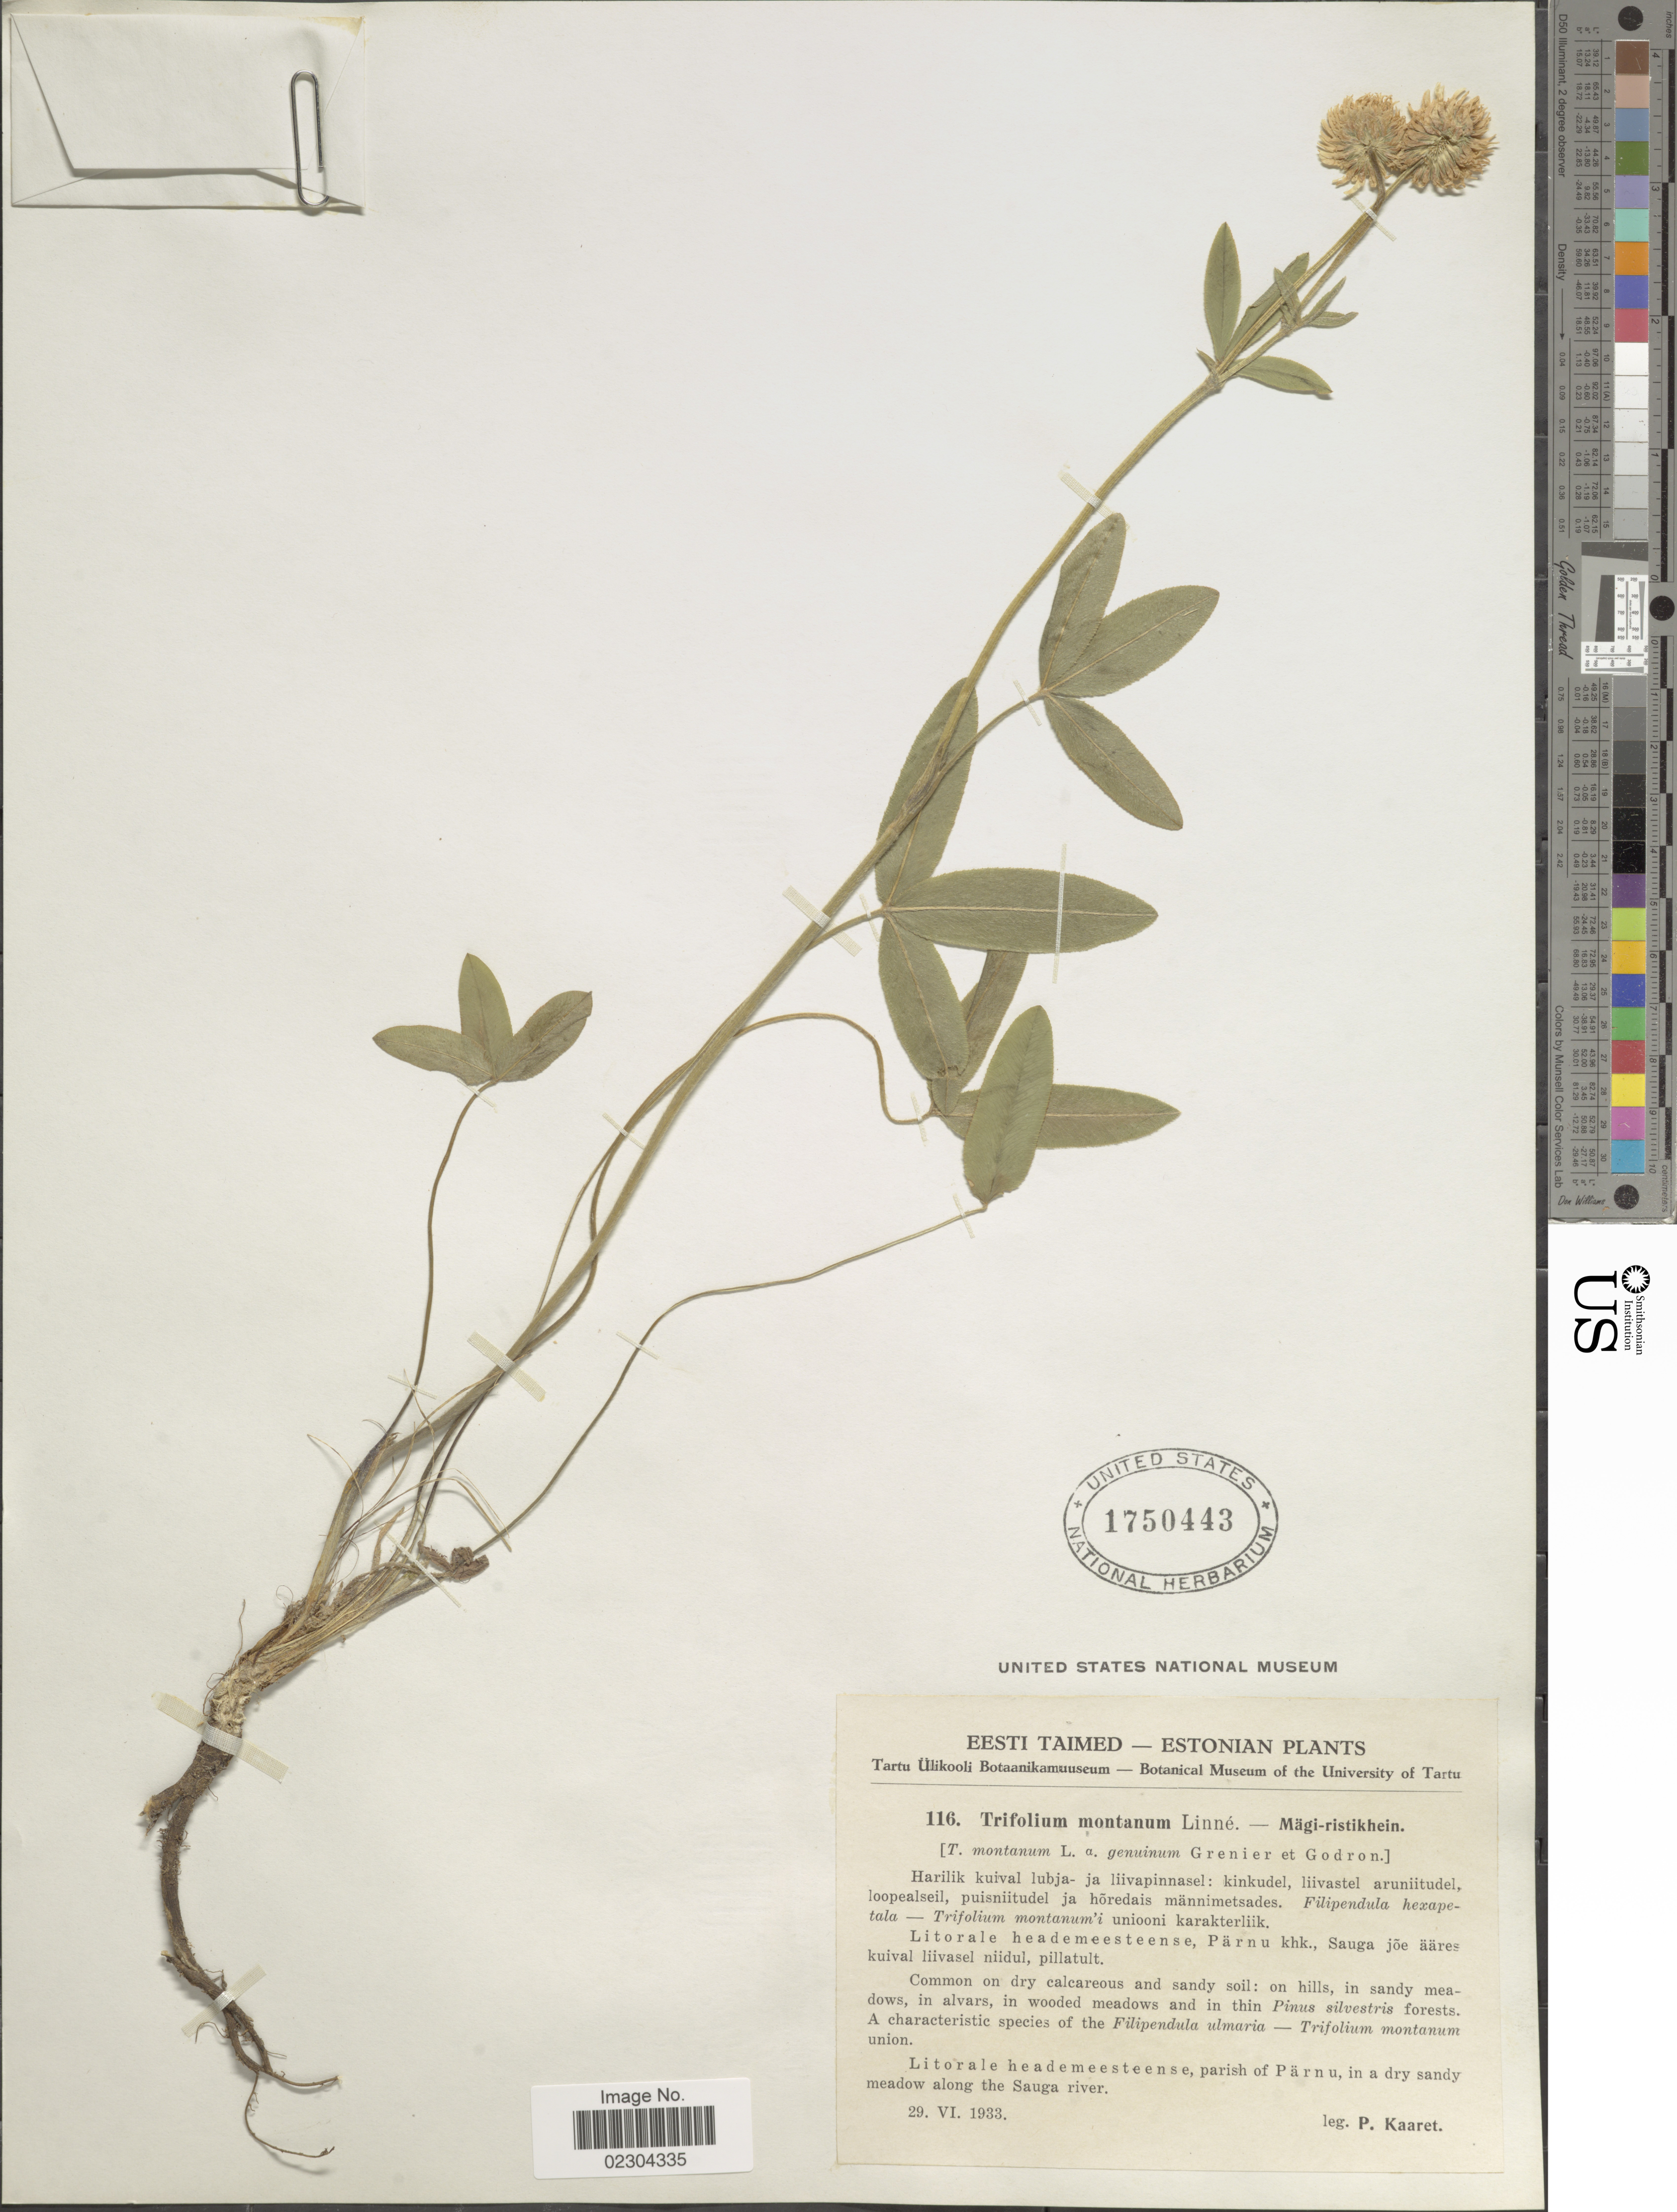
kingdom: Plantae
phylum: Tracheophyta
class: Magnoliopsida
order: Fabales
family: Fabaceae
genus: Trifolium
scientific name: Trifolium montanum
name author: L.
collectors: P. Kaaret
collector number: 116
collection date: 1933-06-29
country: Estonia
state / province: Pärnumaa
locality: Eesti Taimed, along the Sauga river, Littorale heademeesteense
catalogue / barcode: US 1750443